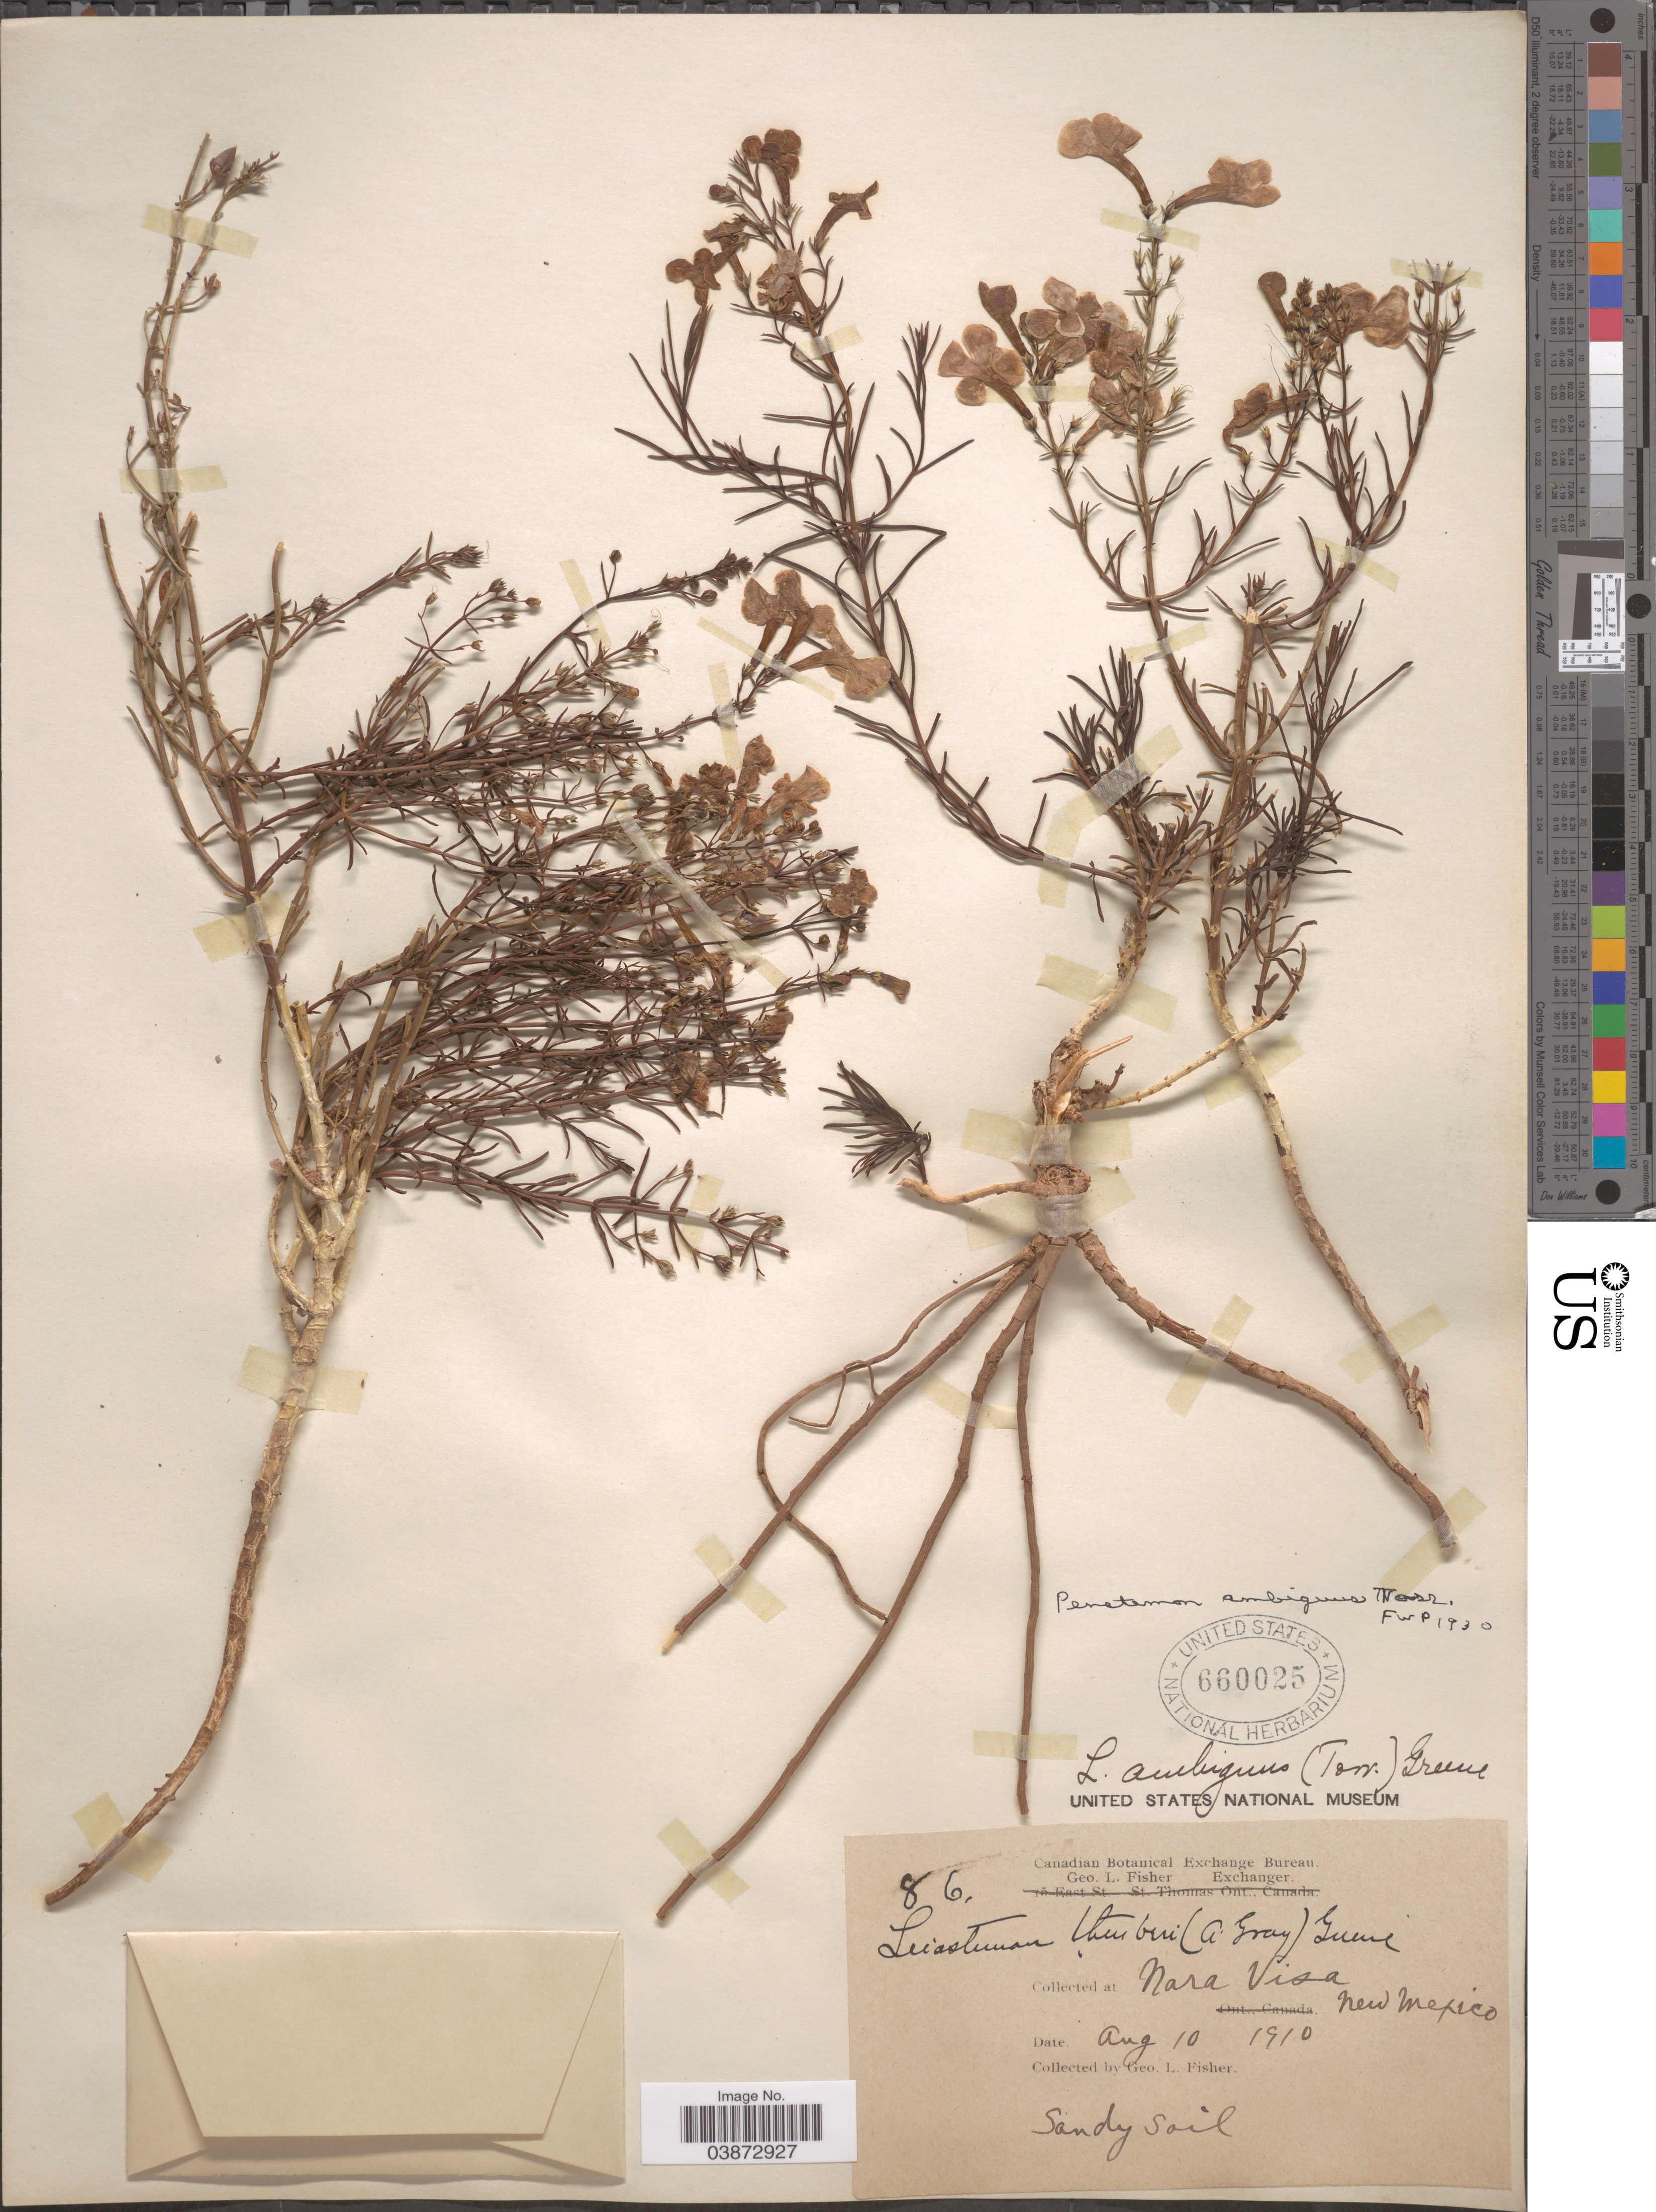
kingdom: Plantae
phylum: Tracheophyta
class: Magnoliopsida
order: Lamiales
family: Plantaginaceae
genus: Penstemon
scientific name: Penstemon ambiguus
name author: Torr.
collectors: G. L. Fisher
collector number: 86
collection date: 1910-08-10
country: United States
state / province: New Mexico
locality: Nara Visa.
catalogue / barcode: US 660025